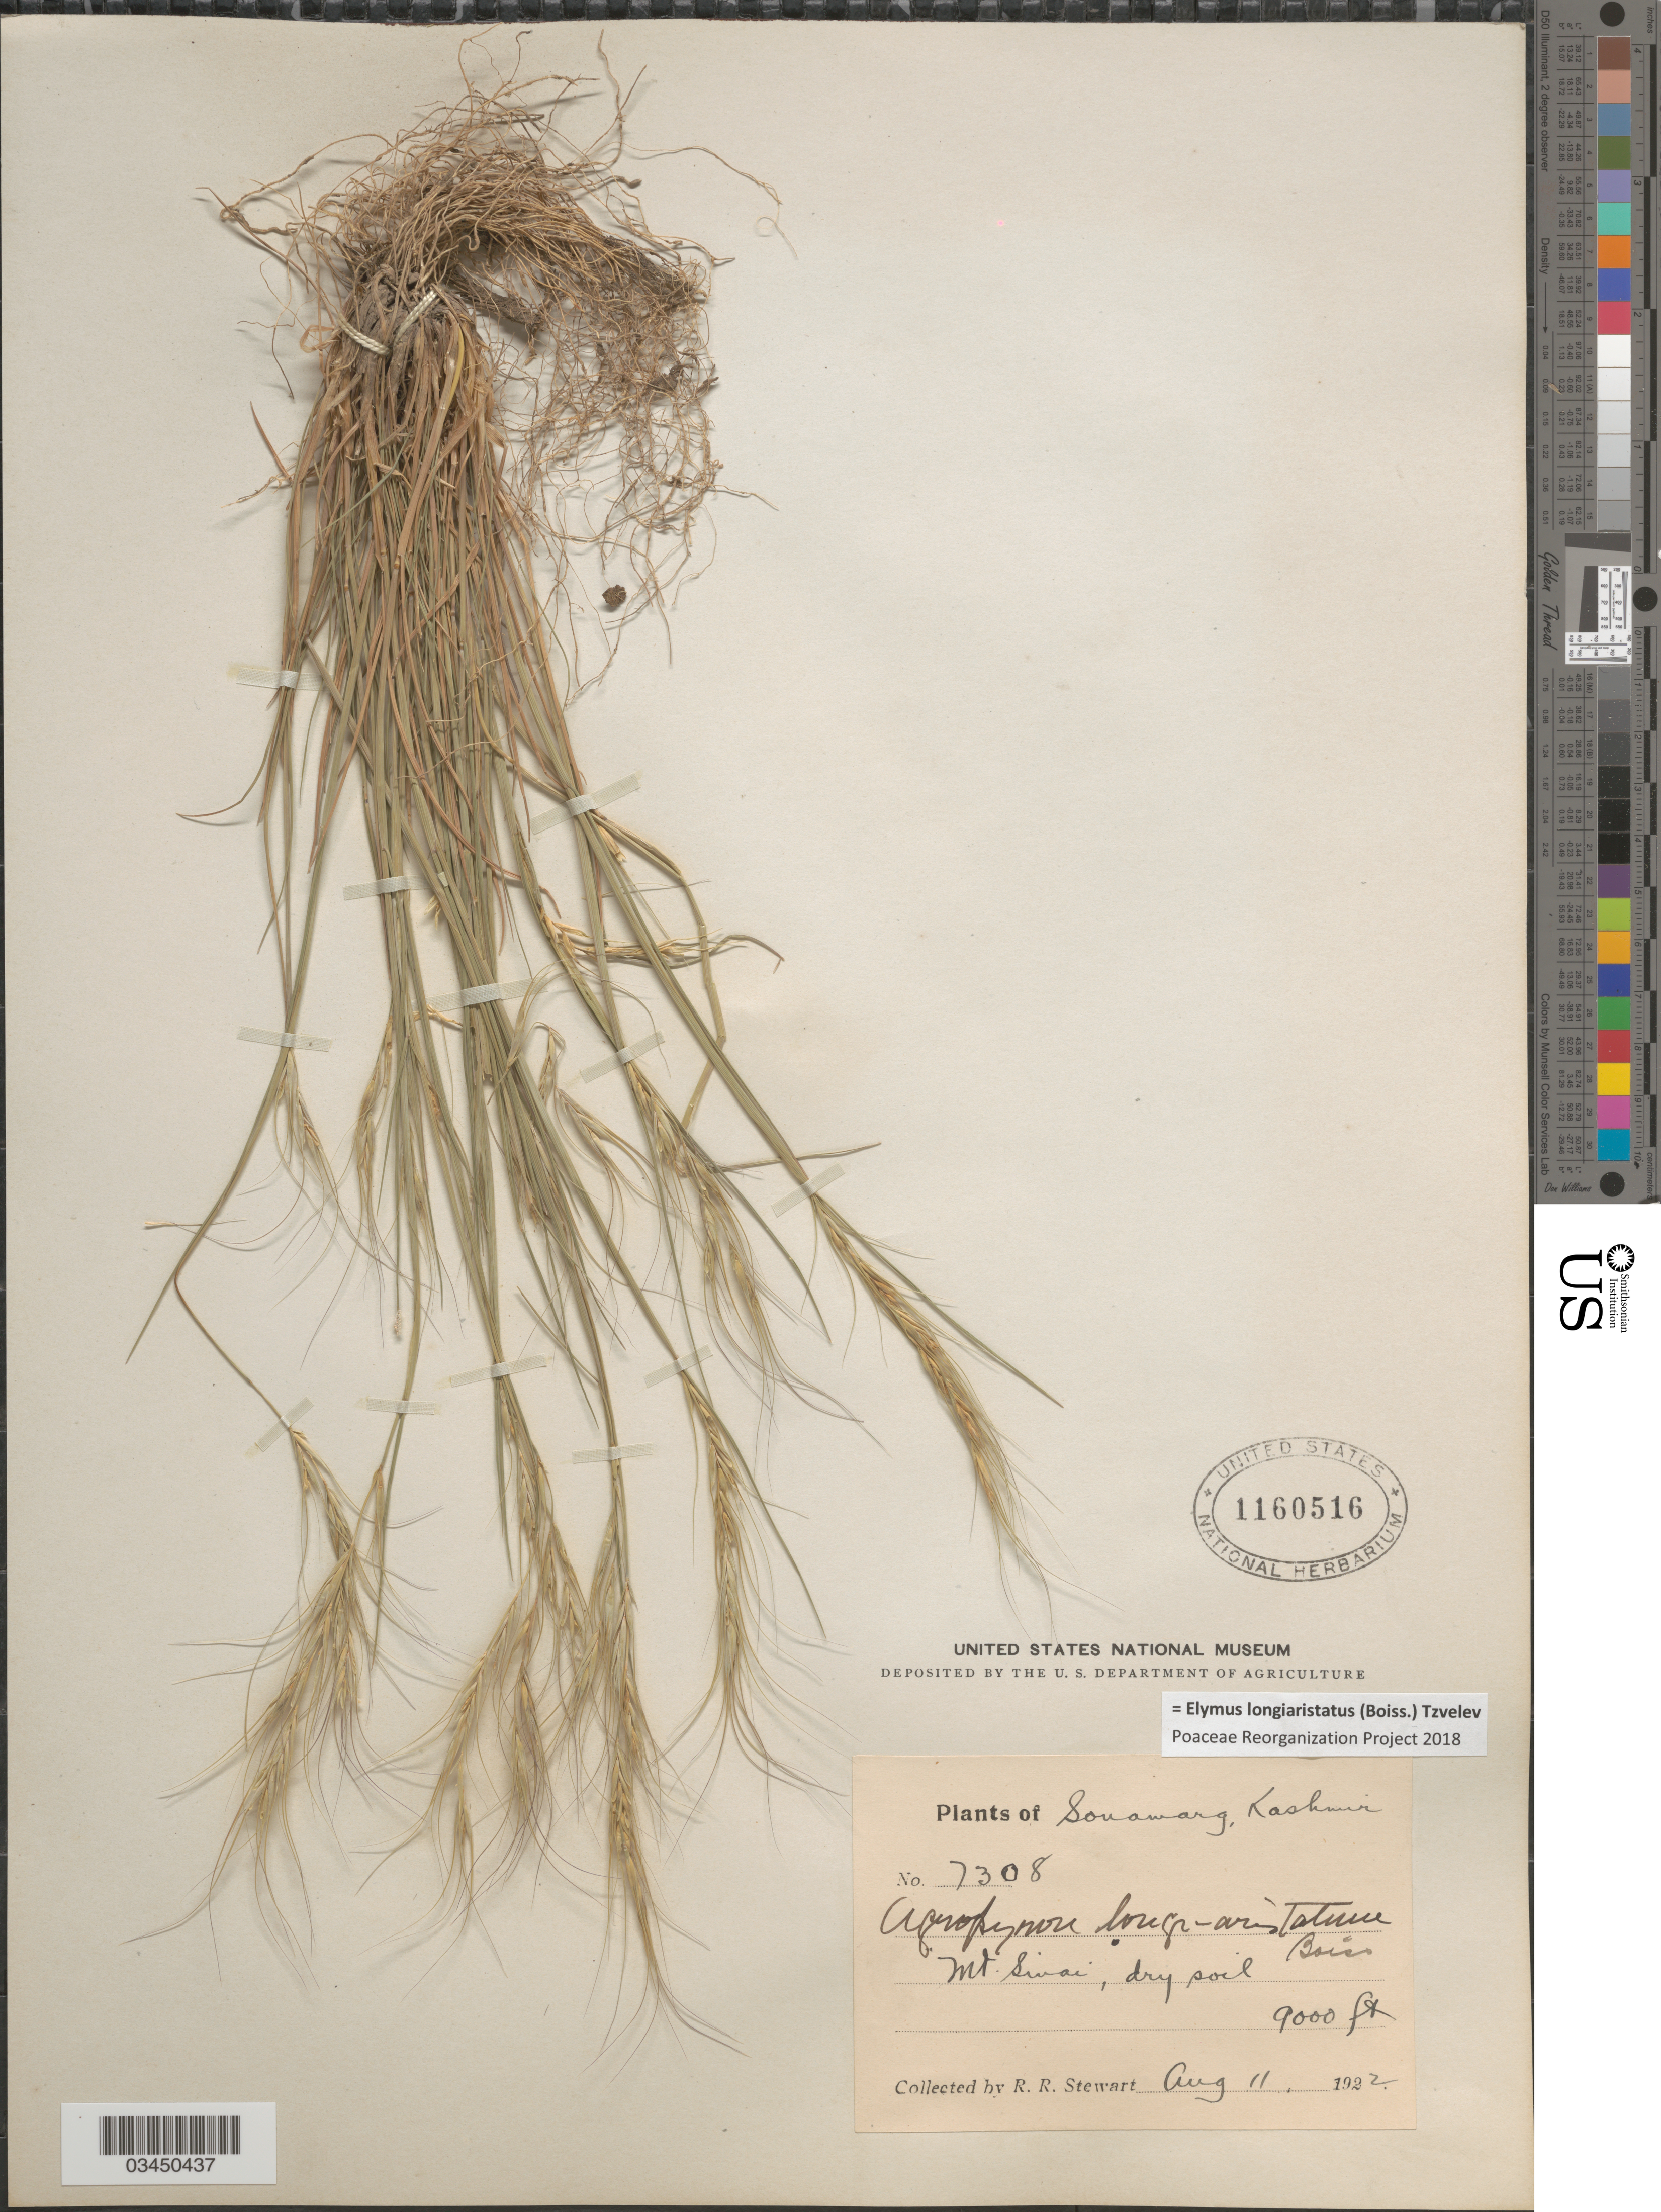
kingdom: Plantae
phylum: Tracheophyta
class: Liliopsida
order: Poales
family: Poaceae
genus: Elymus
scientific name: Elymus longiaristatus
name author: (Boiss.) Tzvelev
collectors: R. Stewart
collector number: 7308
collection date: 1922-08-11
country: India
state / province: Jammu and Kashmir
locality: Sonamarg, Kashmir. Mt. Sinai, dry soil.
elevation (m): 2743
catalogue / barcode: US 1160516